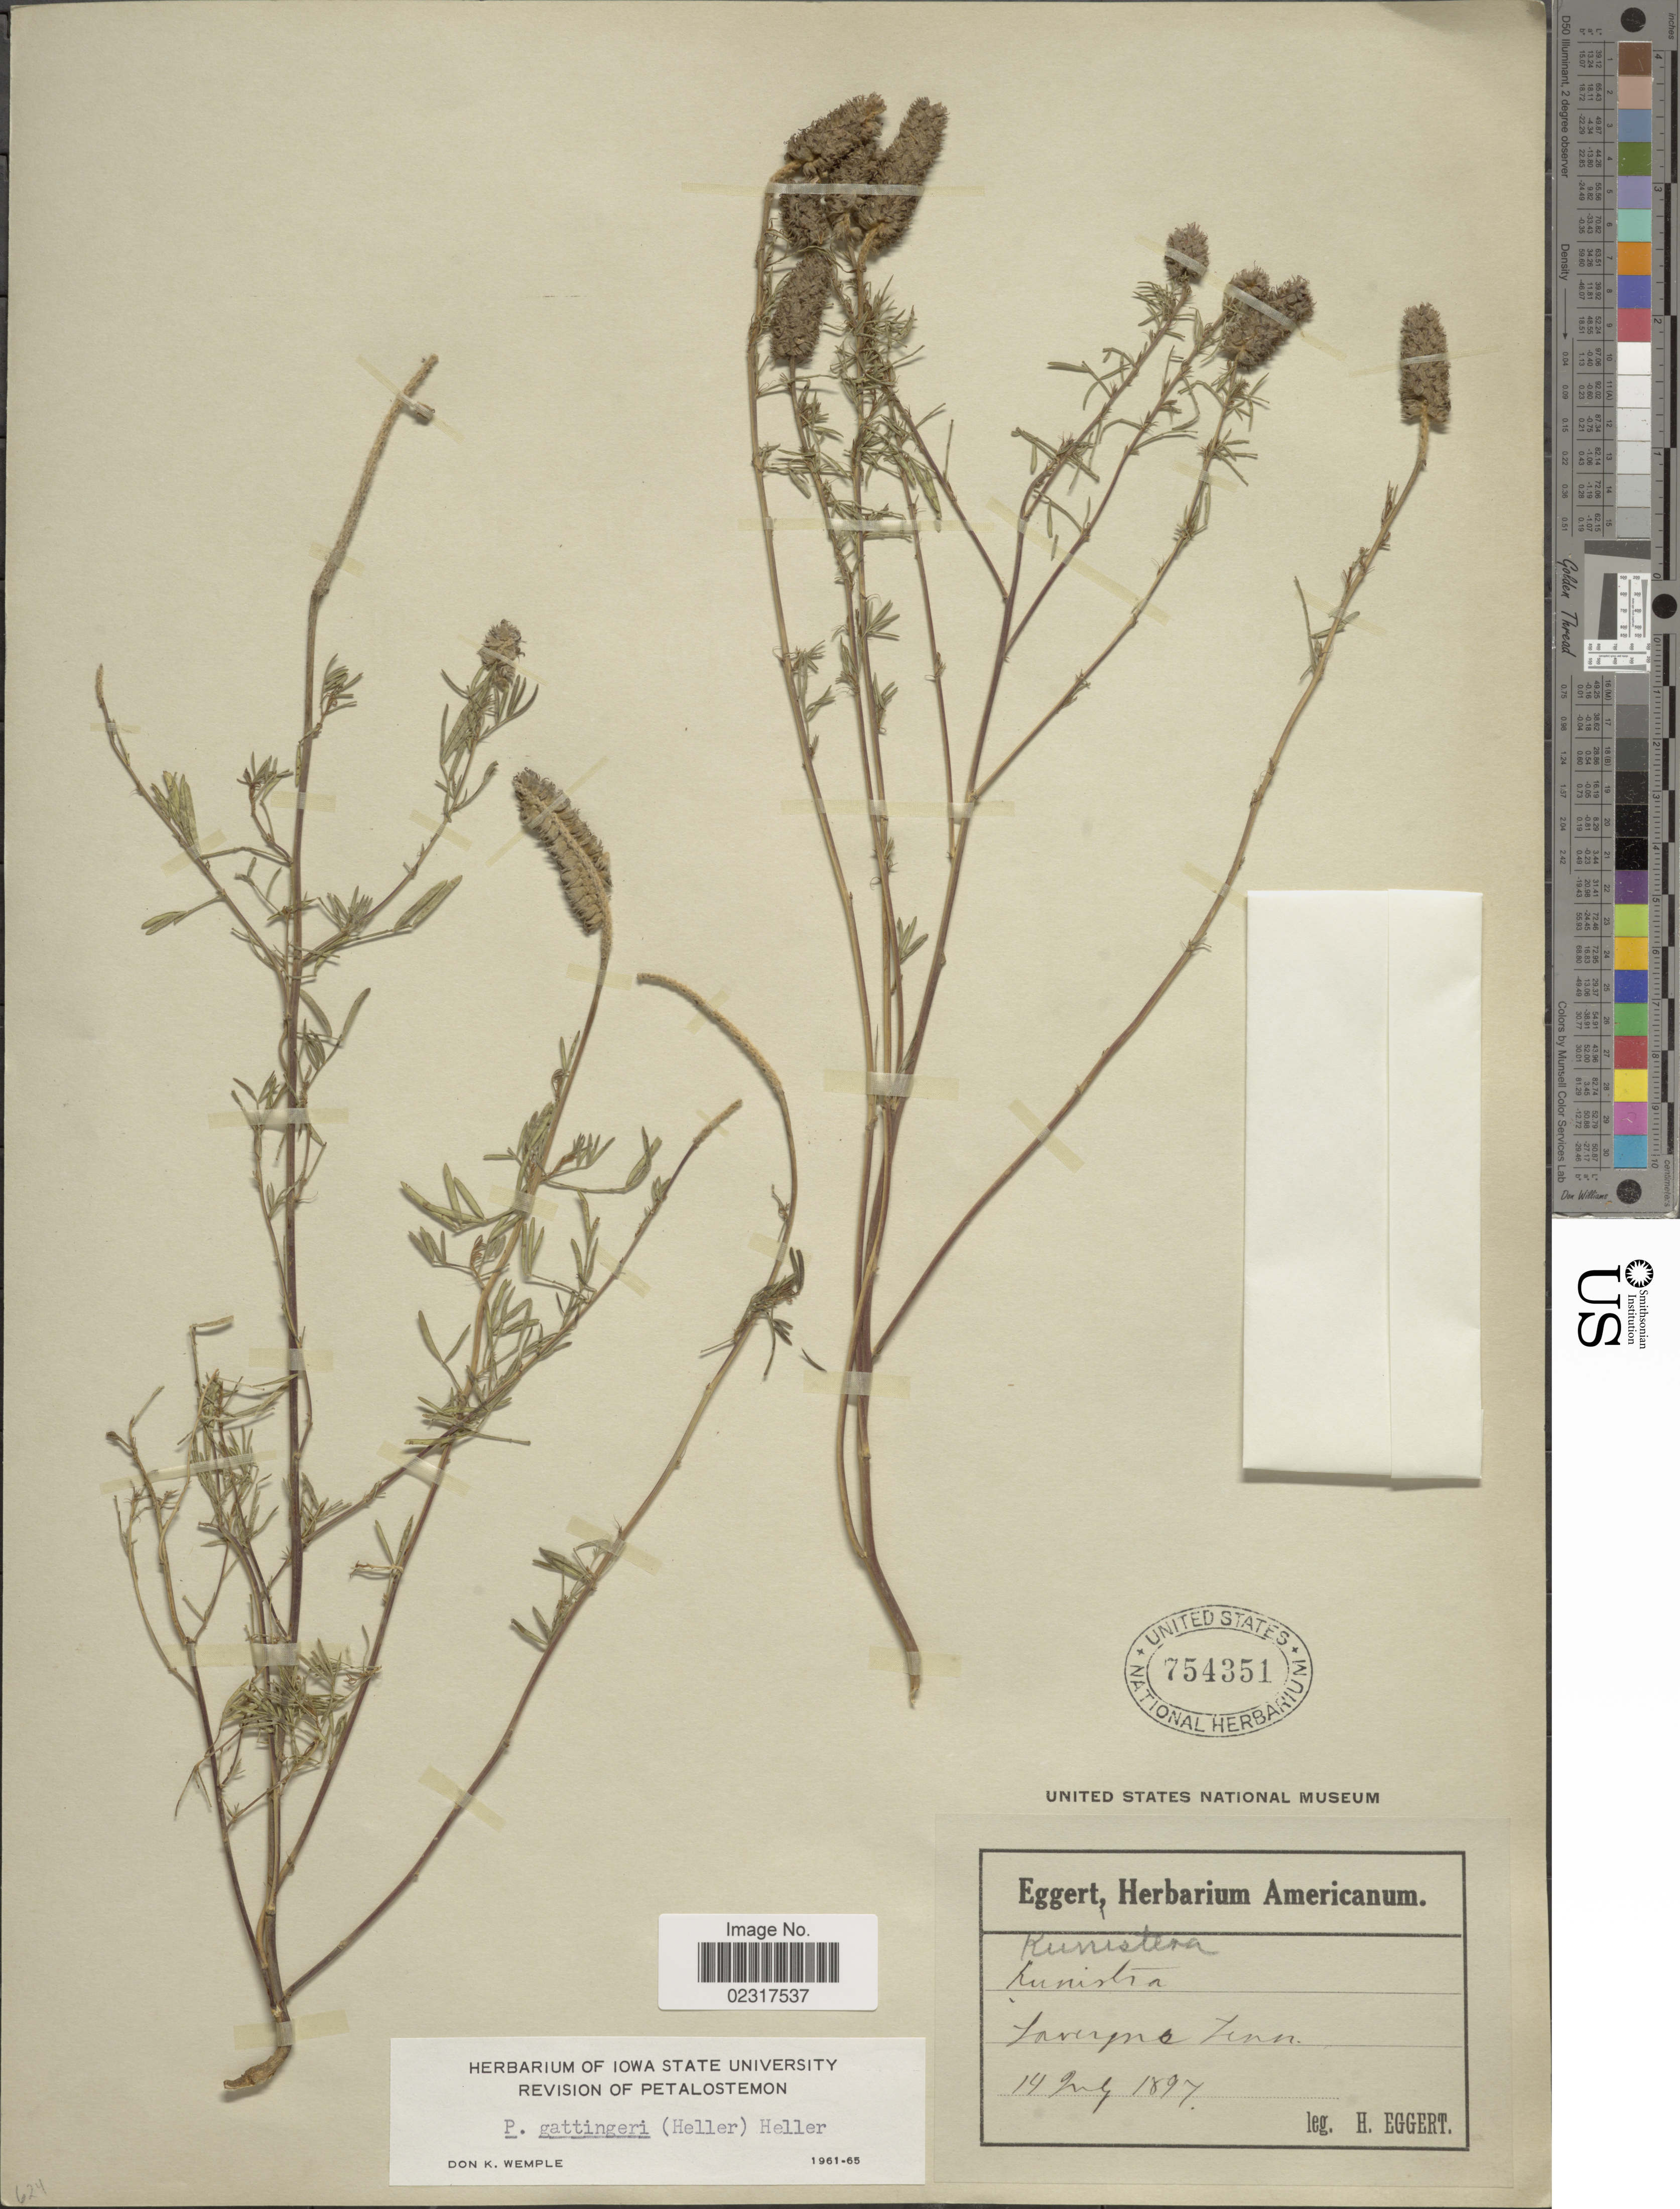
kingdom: Plantae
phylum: Tracheophyta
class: Magnoliopsida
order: Fabales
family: Fabaceae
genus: Dalea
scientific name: Dalea gattingeri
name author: (A. Heller) Barneby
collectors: H. Eggert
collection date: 1897-08-14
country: United States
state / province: Tennessee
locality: La Vergne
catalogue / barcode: US 754351